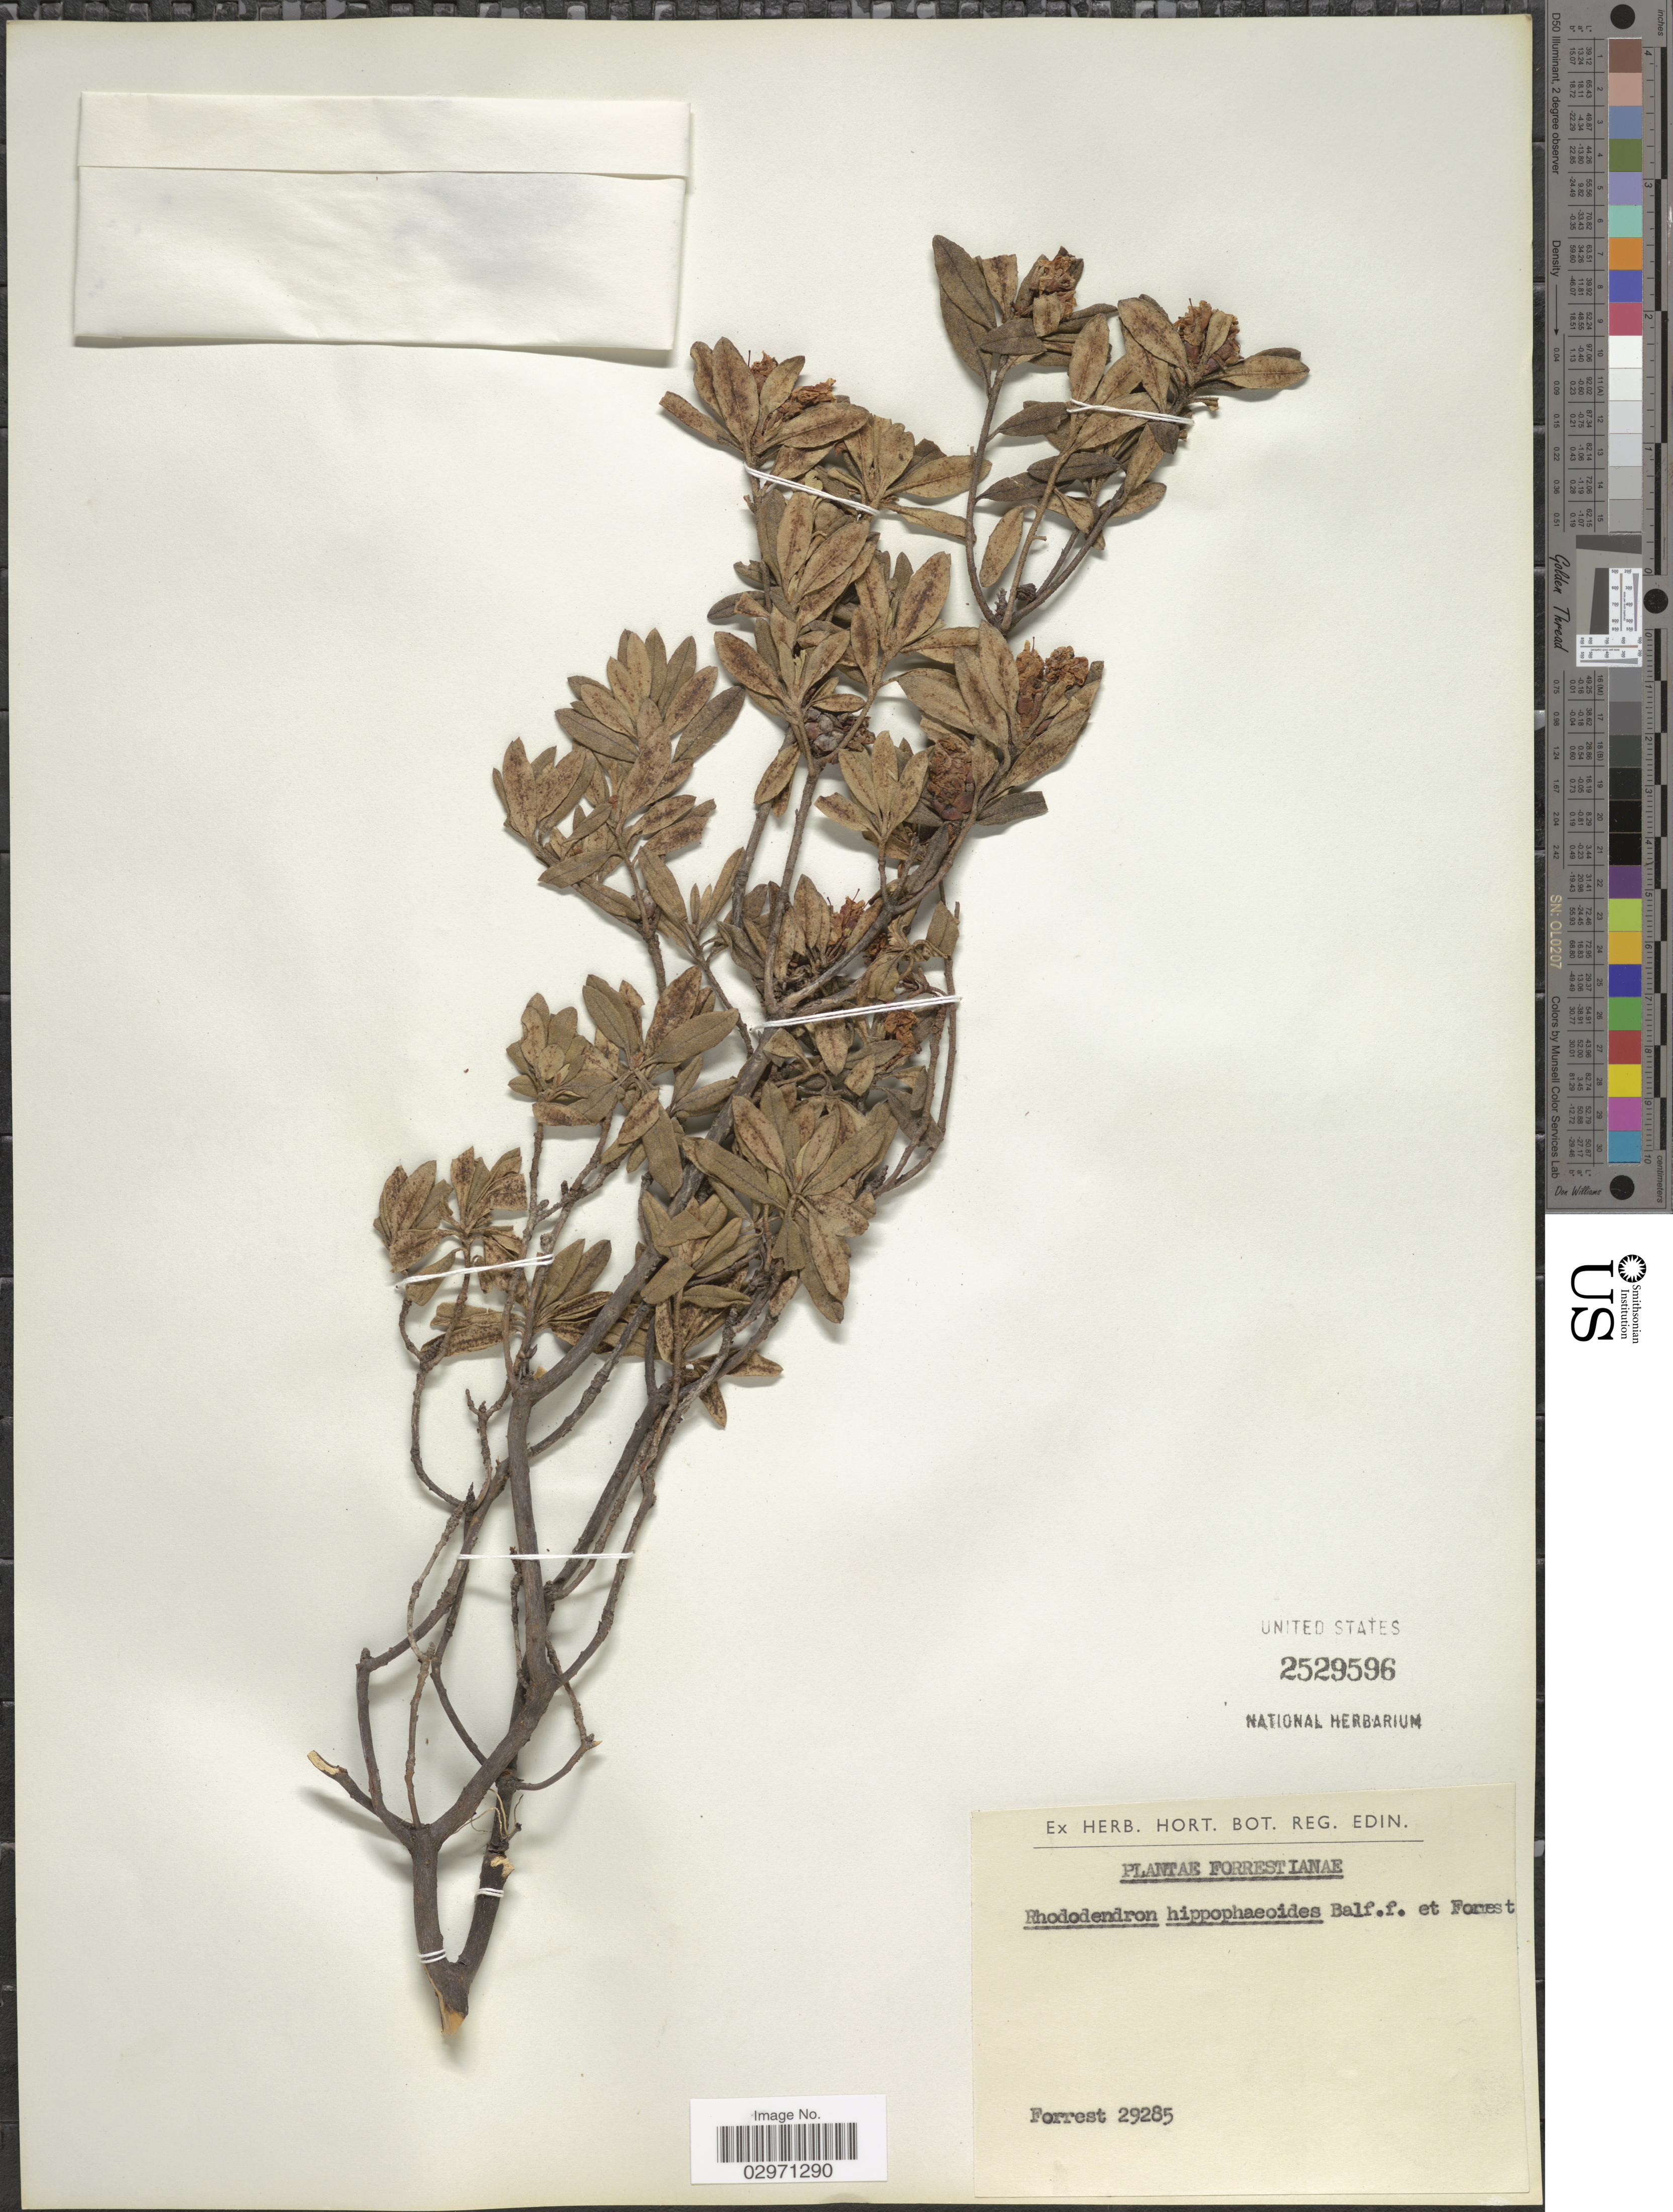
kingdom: Plantae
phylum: Tracheophyta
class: Magnoliopsida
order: Ericales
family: Ericaceae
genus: Rhododendron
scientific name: Rhododendron hippophaeoides var. hippophaeoides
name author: Balf. f. & W.W. Sm.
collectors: -. Forrest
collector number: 29285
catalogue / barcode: US 2529596